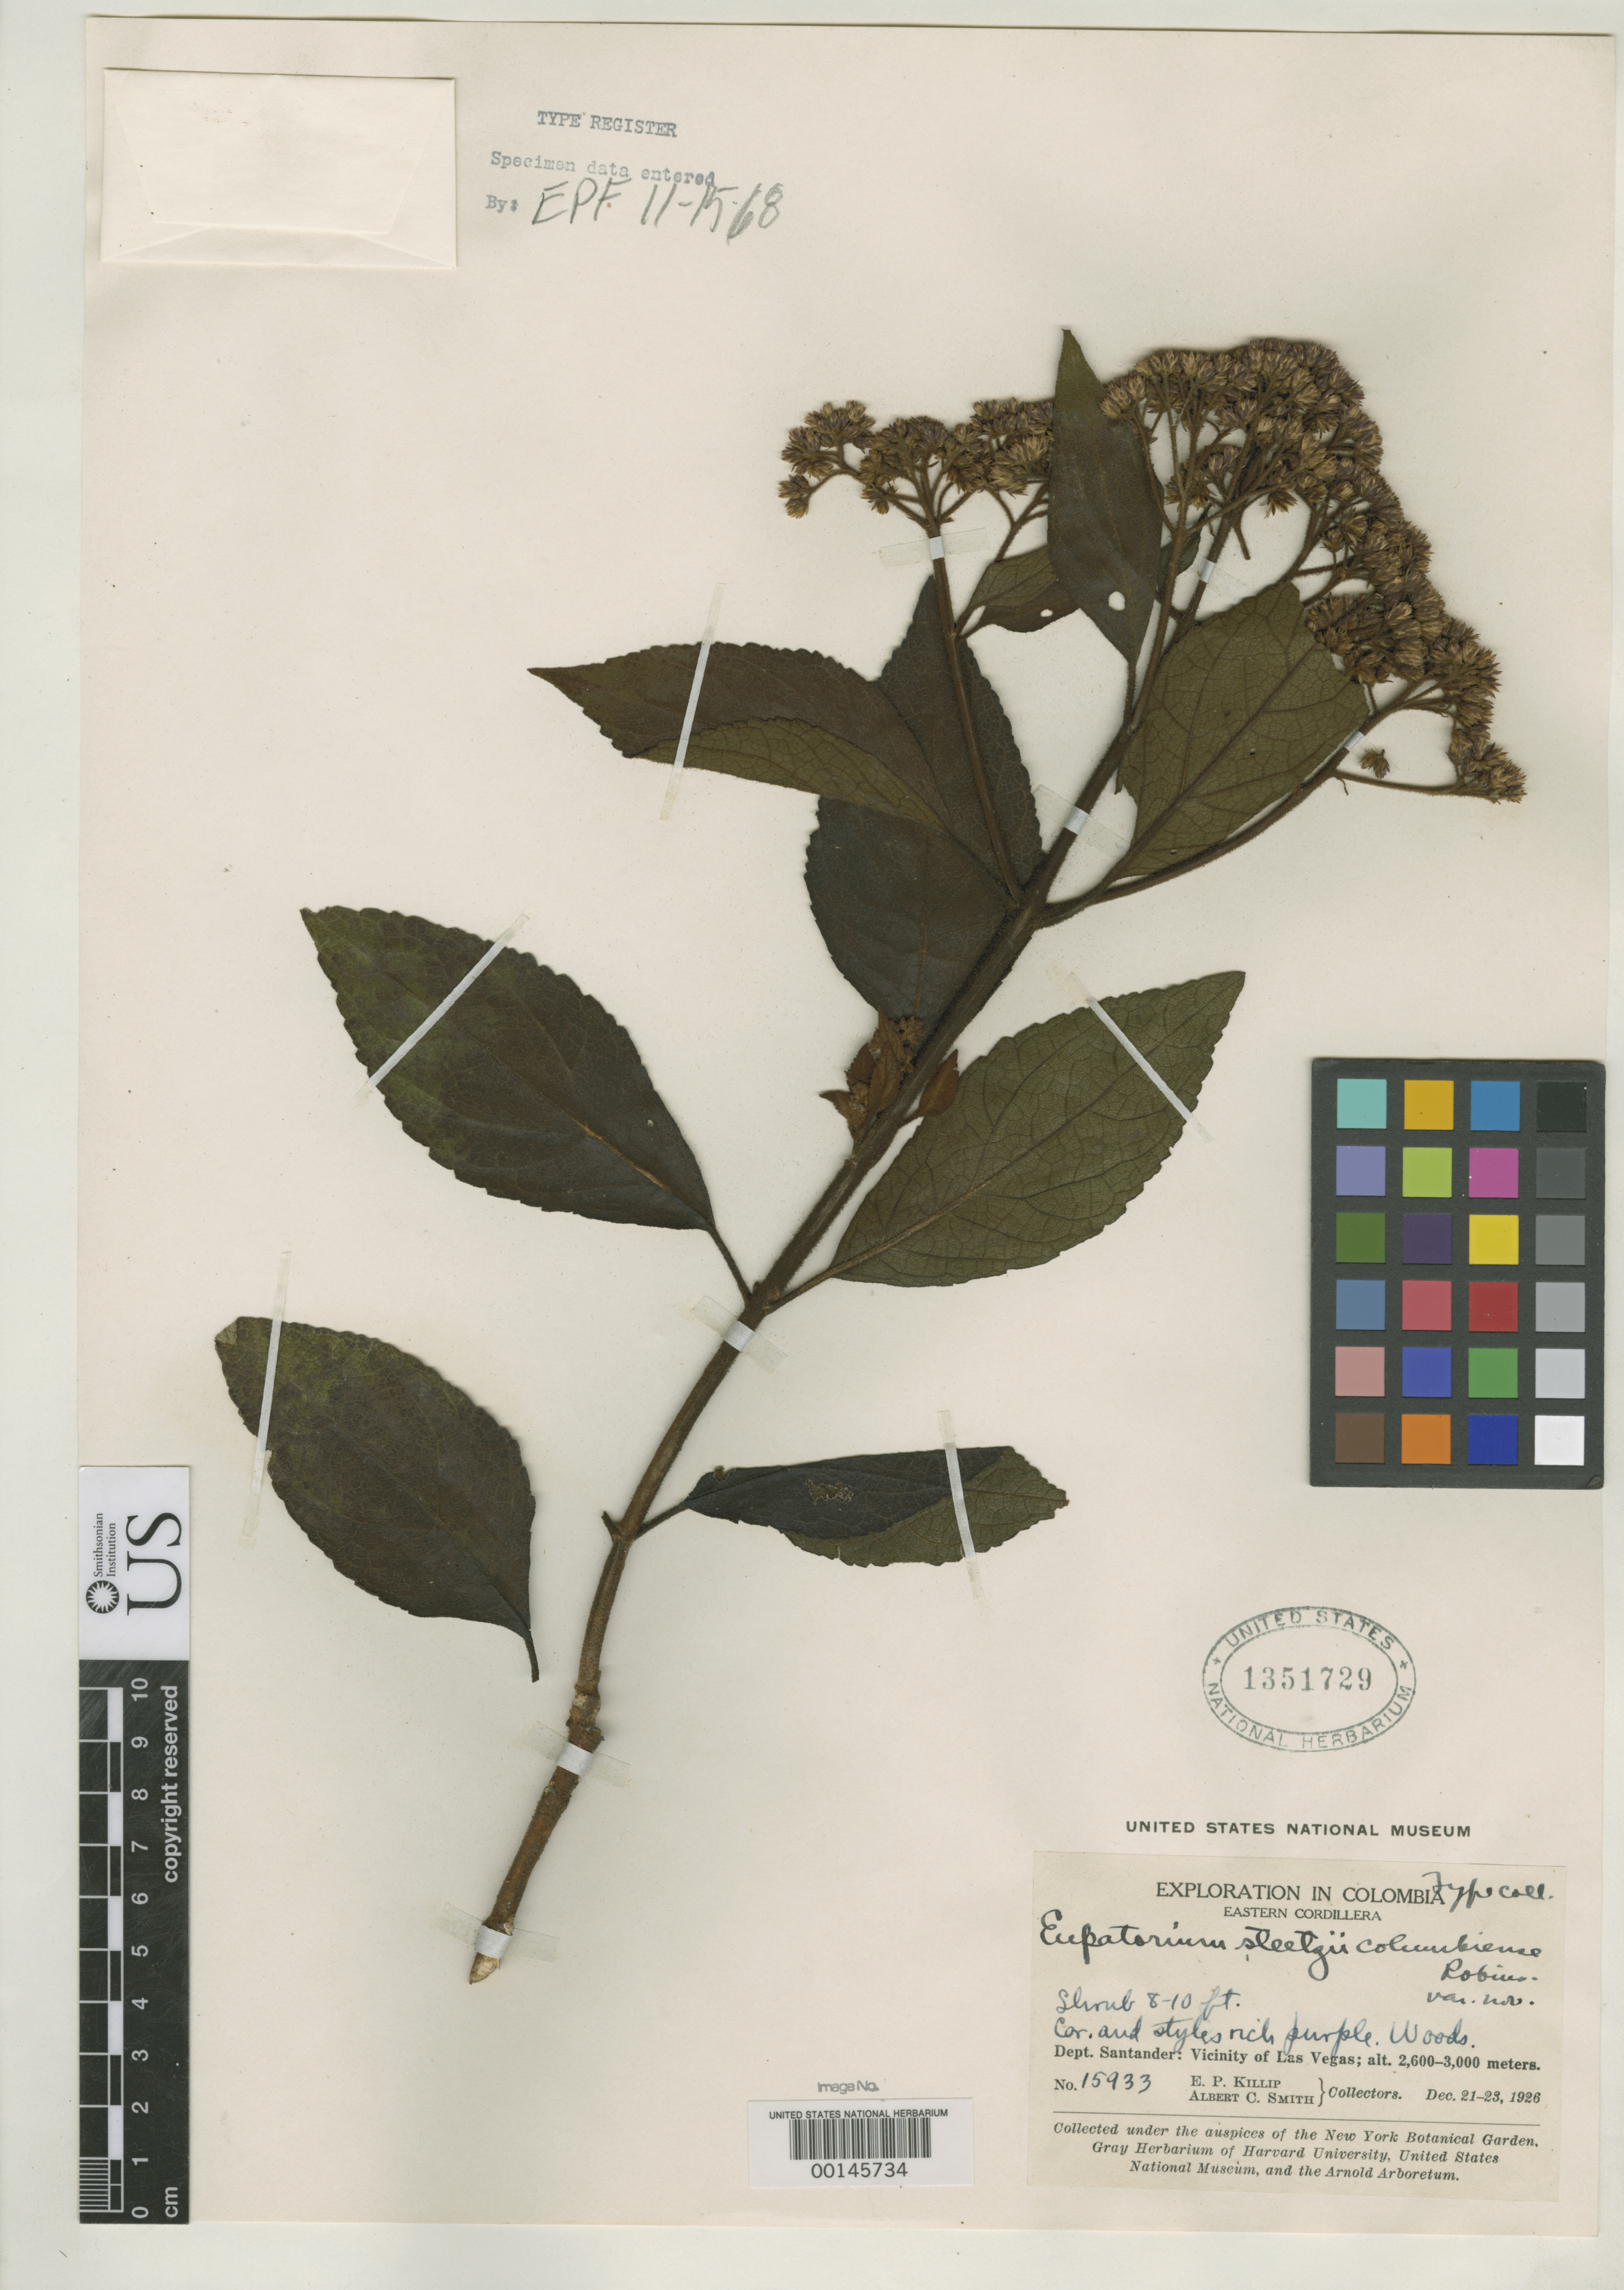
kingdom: Plantae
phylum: Tracheophyta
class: Magnoliopsida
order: Asterales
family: Asteraceae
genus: Eupatorium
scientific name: Eupatorium steetzii var. columbiense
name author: B.L. Rob.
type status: Isotype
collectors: E. P. Killip & A. C. Smith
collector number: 15933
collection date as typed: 21 Dec 1926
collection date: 1926-12-21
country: Colombia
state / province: Santander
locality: Vicinity of Las Vegas.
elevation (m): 2600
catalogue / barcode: US 1351729